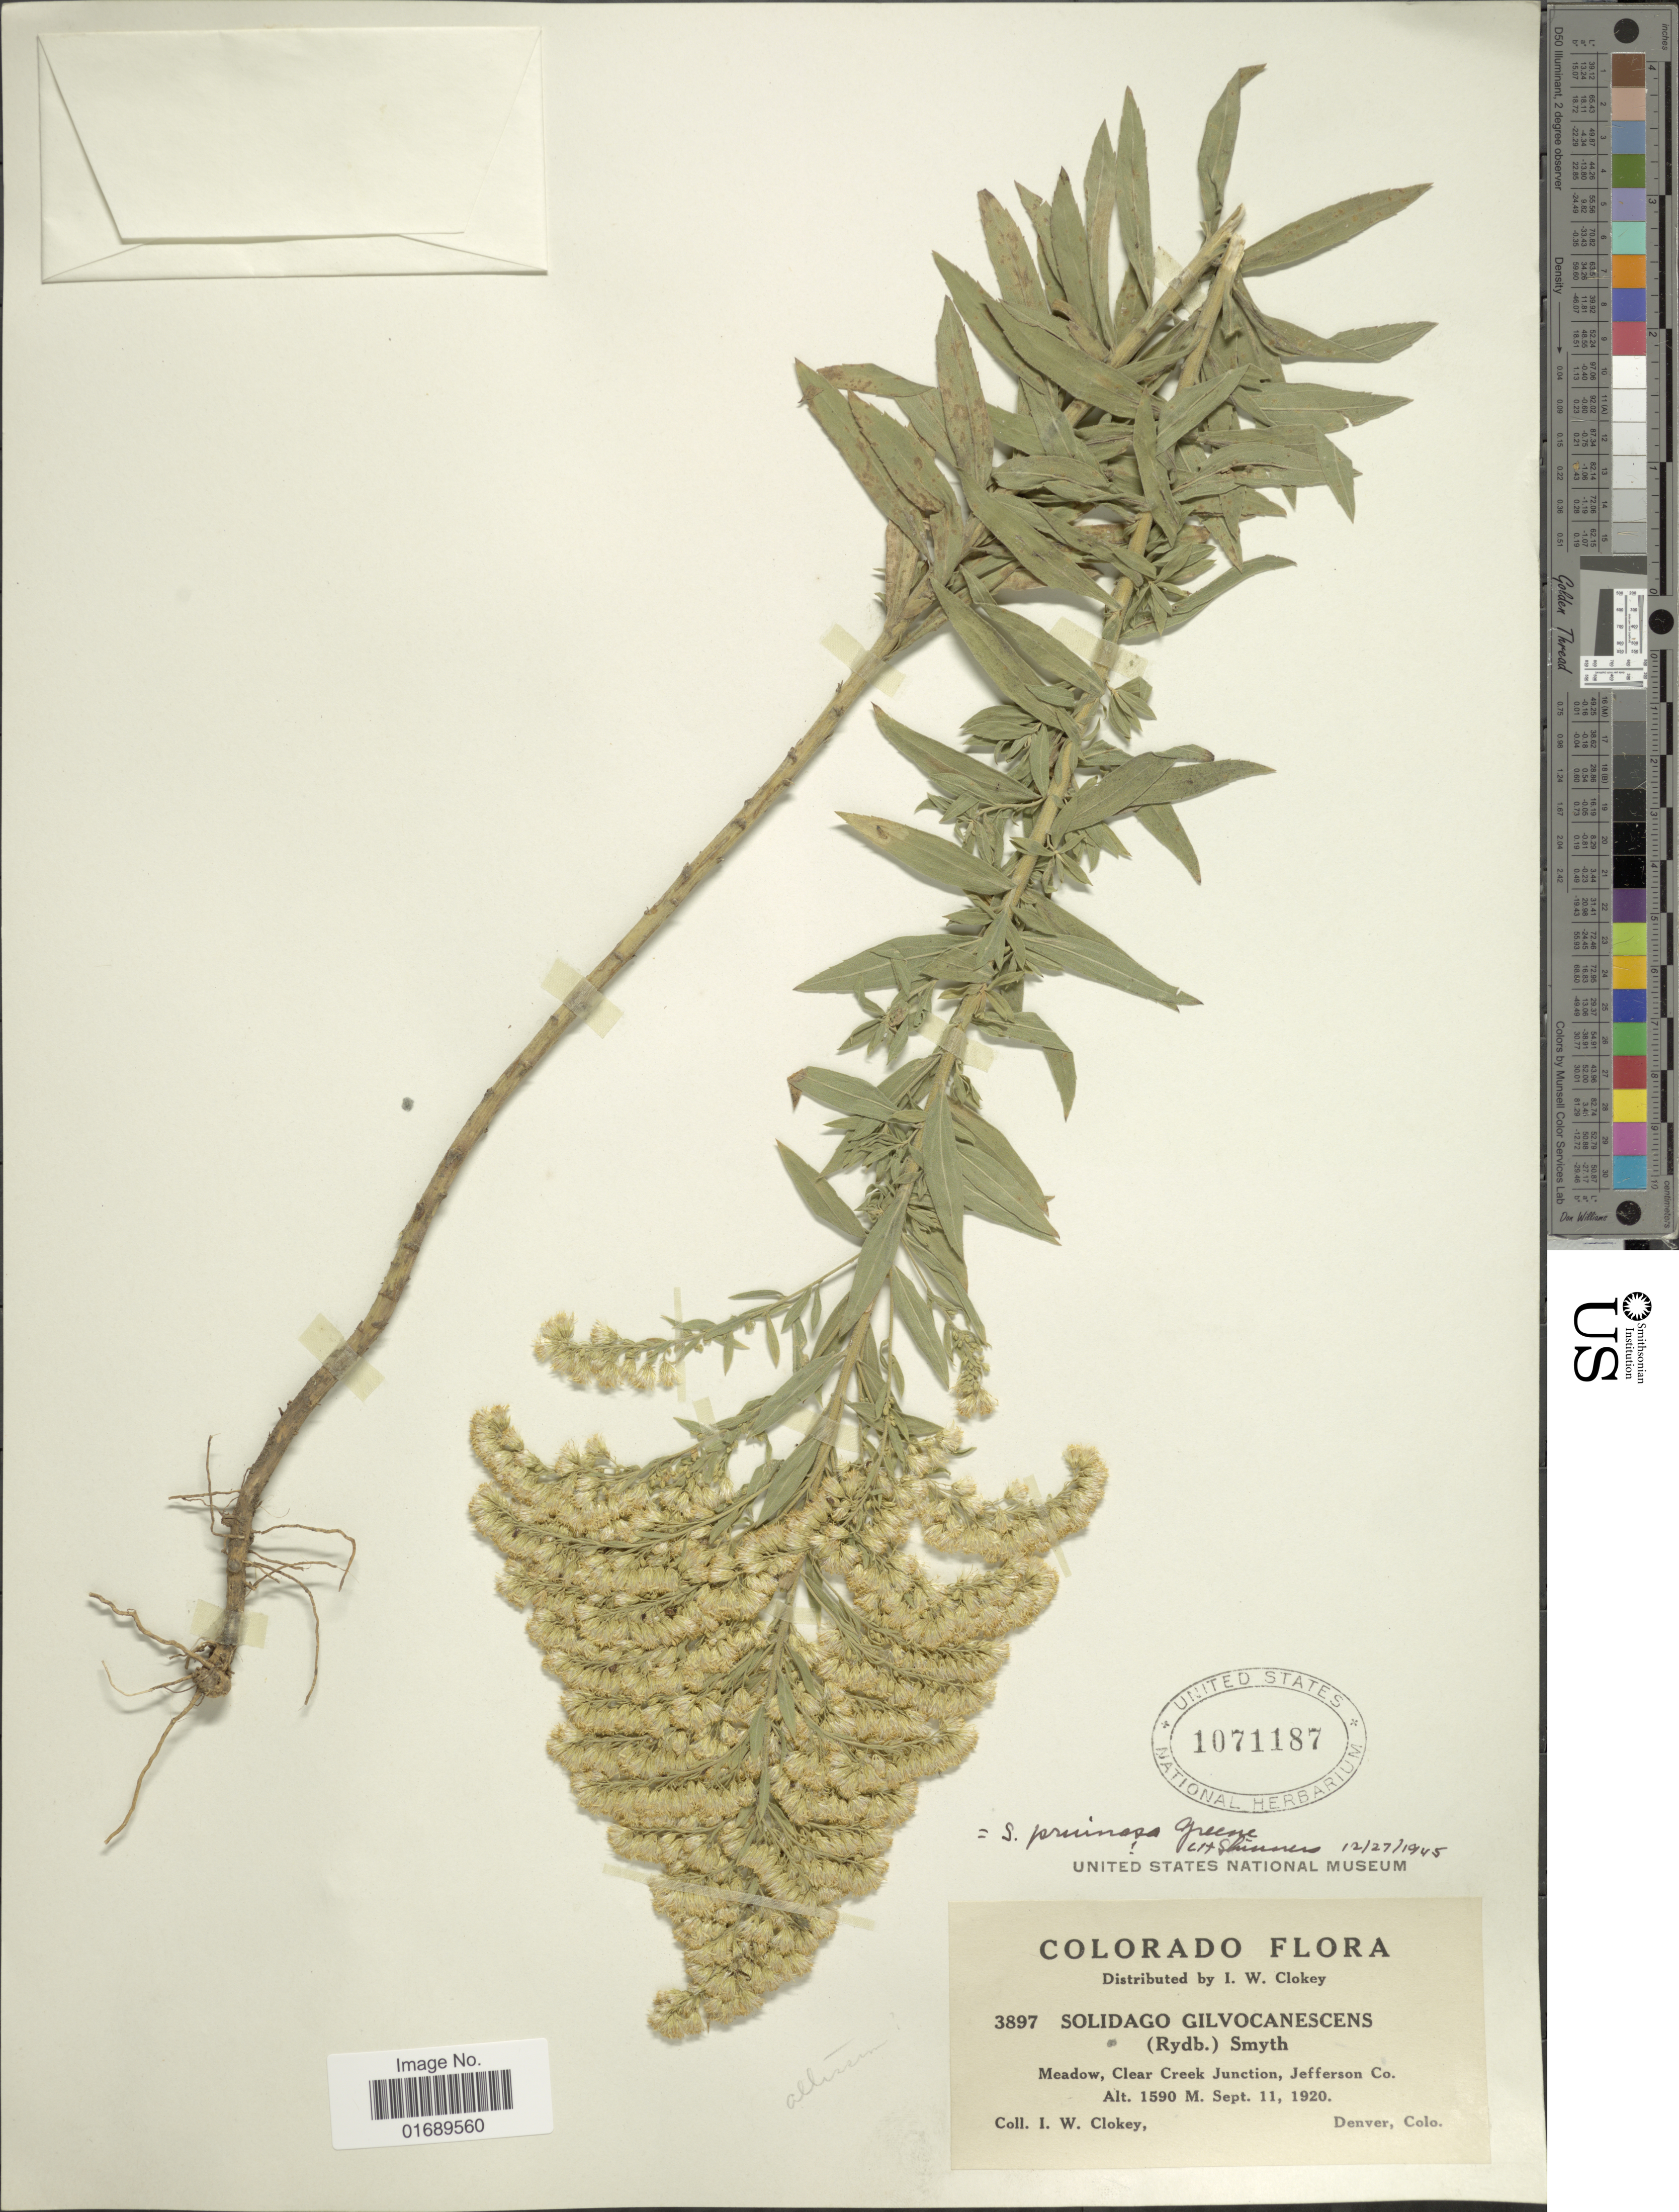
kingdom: Plantae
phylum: Tracheophyta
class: Magnoliopsida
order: Asterales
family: Asteraceae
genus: Solidago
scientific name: Solidago pruinosa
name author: Greene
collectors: I. W. Clokey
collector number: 3897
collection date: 1920-09-11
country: United States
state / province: Colorado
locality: Meadow, Clear Creek Junction, Jefferson Co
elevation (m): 1590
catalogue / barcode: US 1071187